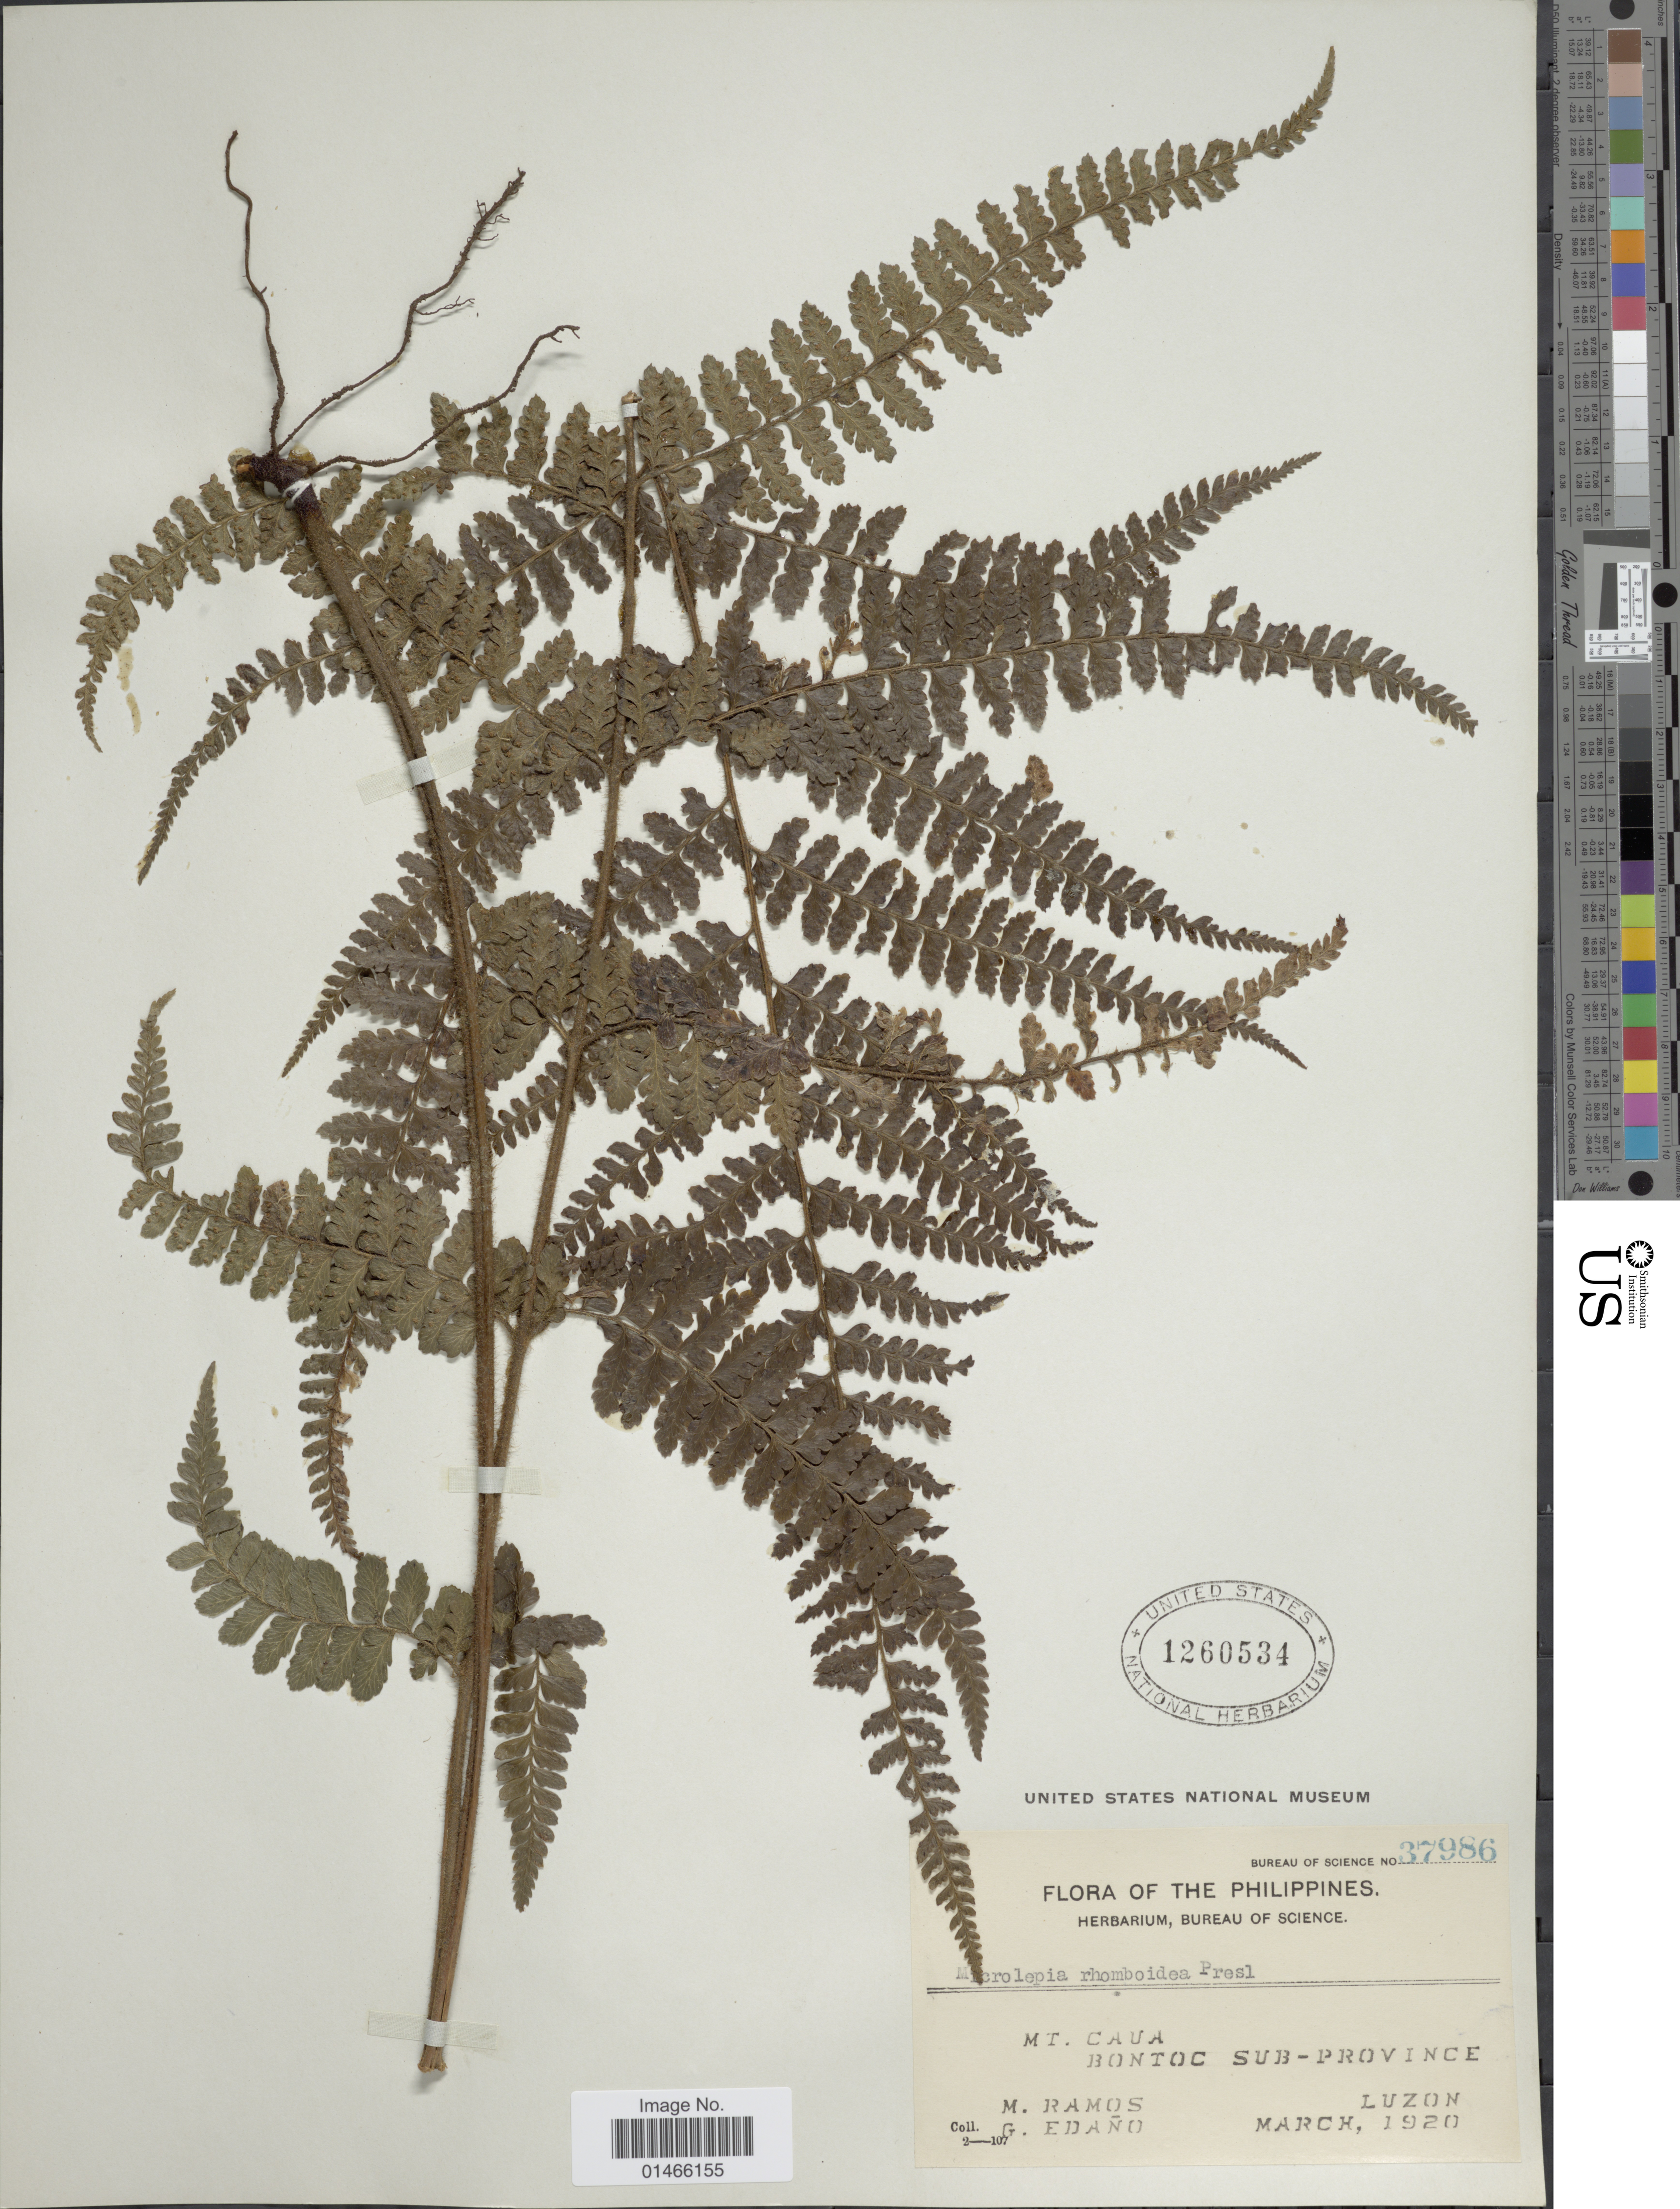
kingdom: Plantae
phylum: Tracheophyta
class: Polypodiopsida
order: Polypodiales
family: Dennstaedtiaceae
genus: Microlepia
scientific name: Microlepia strigosa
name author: (Thunb.) J. Presl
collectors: M. Ramos & G. Edaño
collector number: Bureau of Science 37986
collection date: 1920-03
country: Philippines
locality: Mt Caua, Bontoc Sub-Province, Luzon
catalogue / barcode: US 1260534